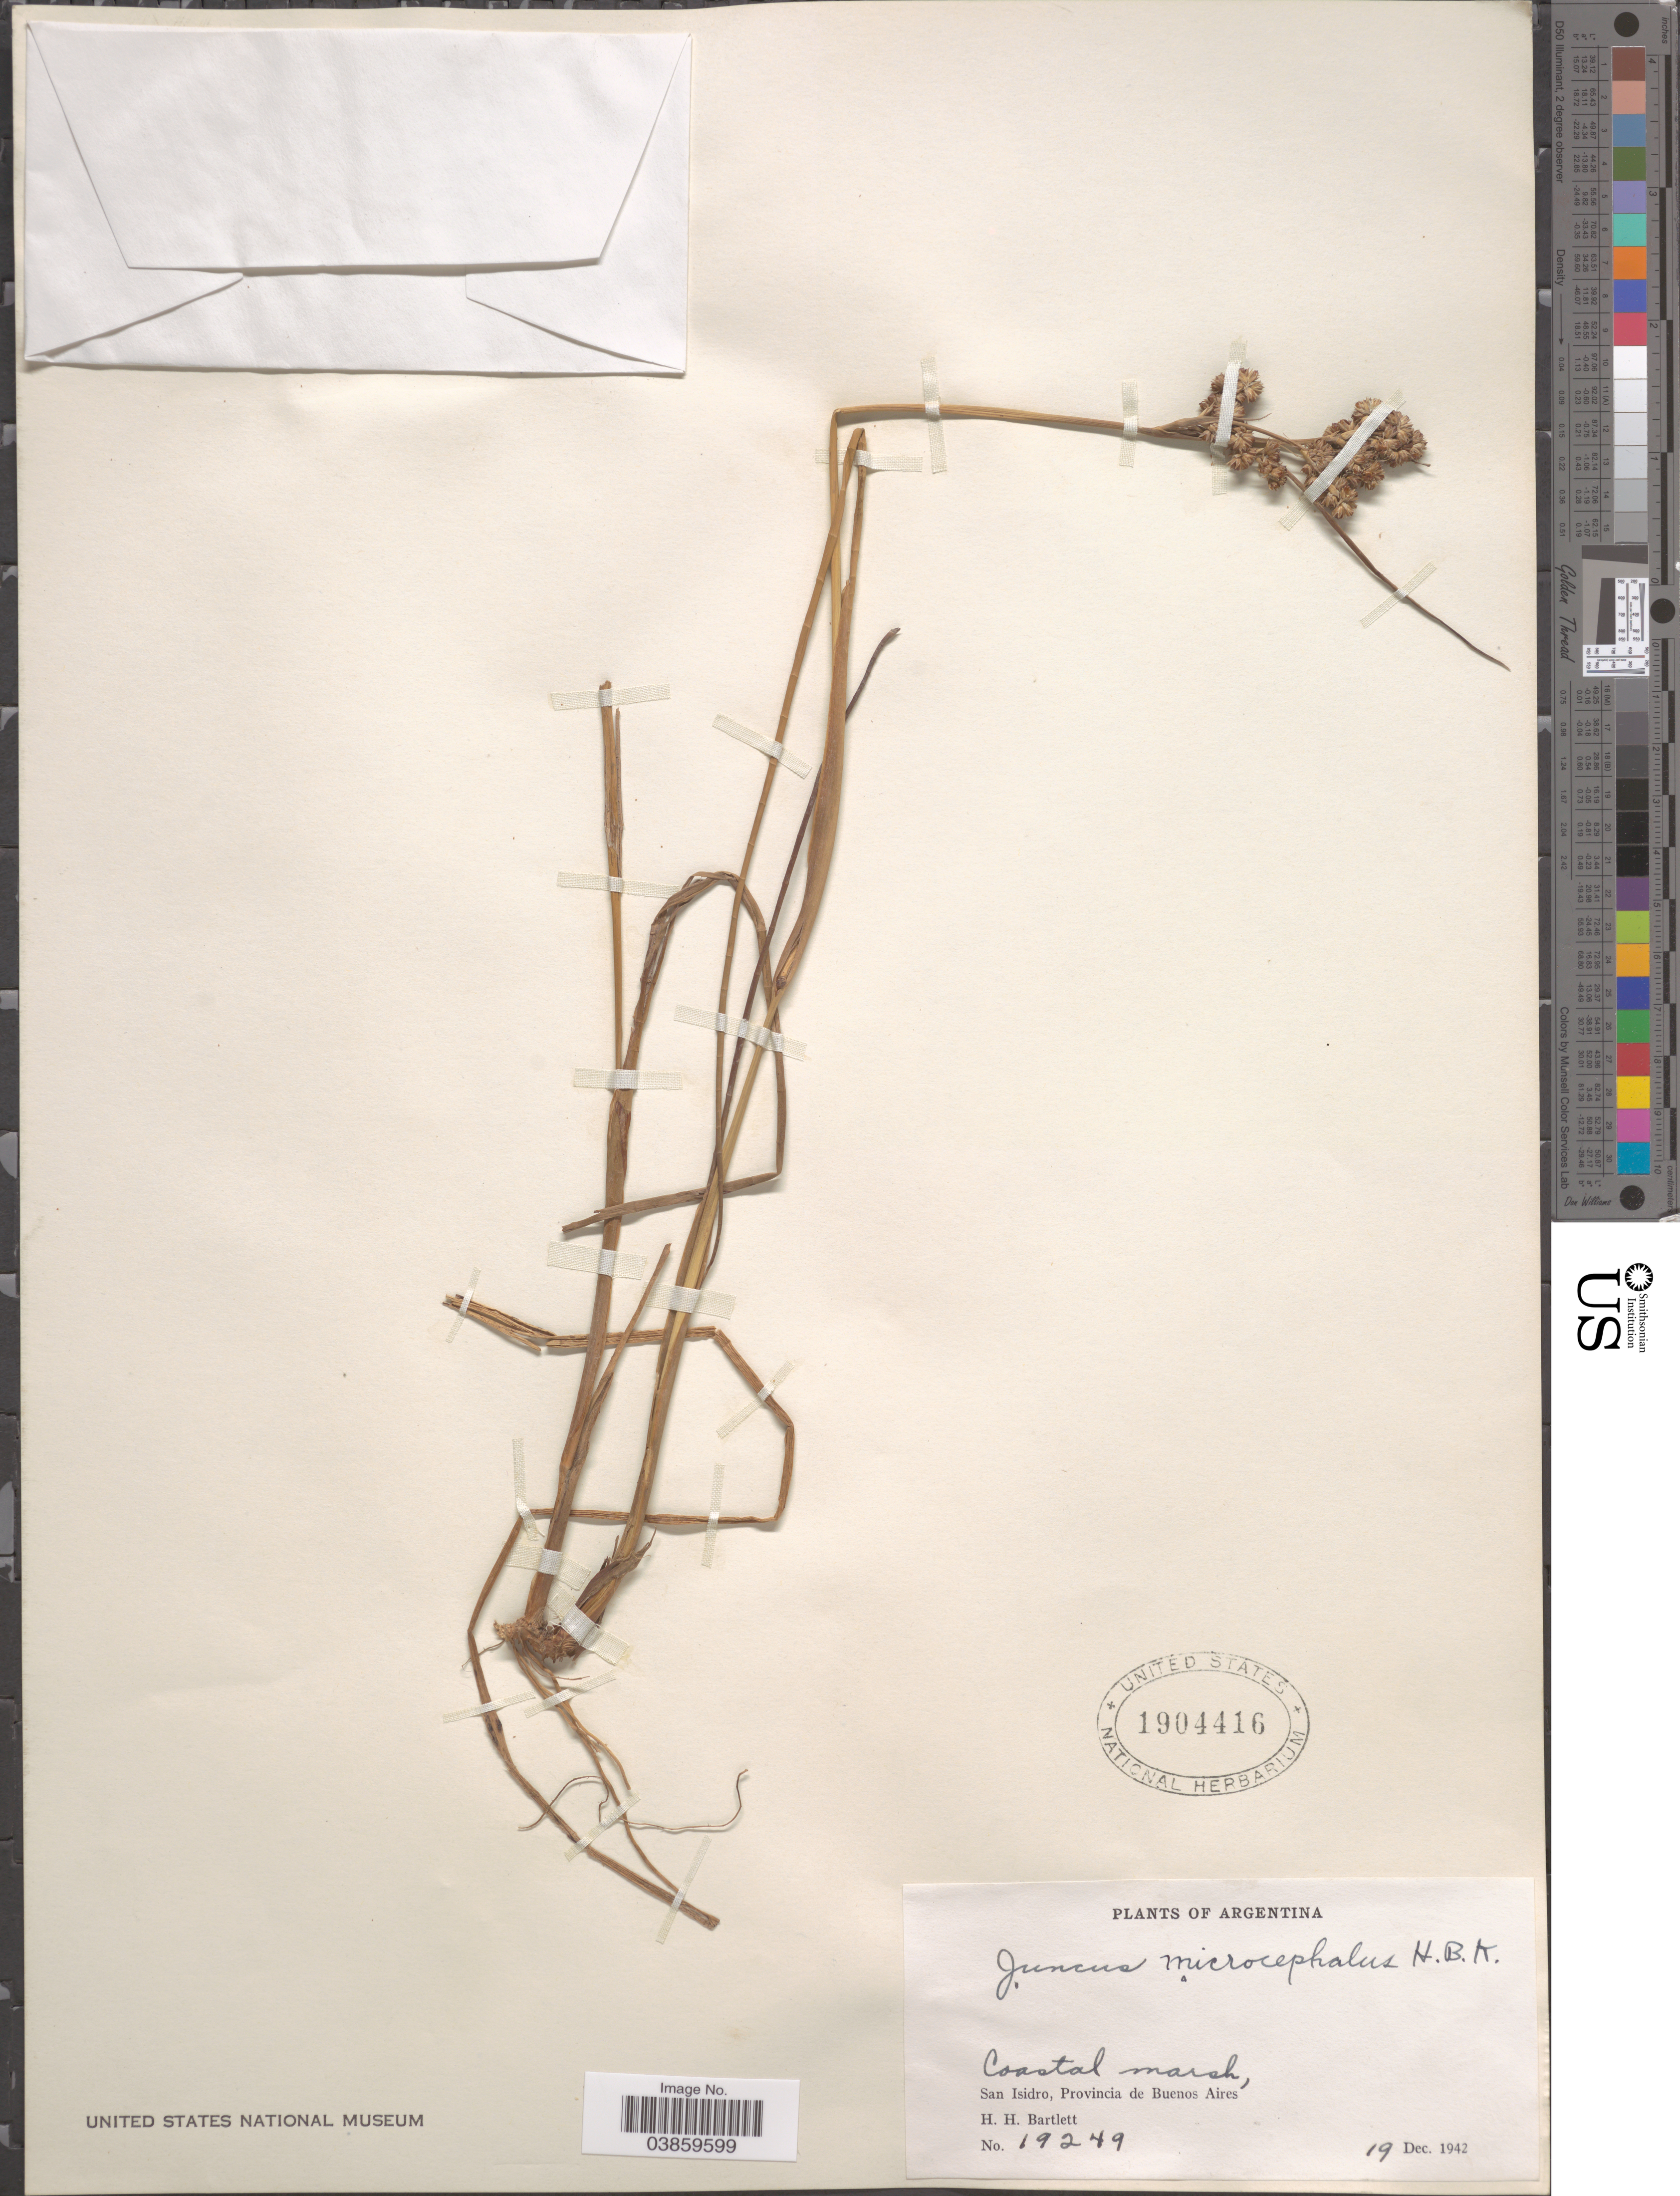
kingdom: Plantae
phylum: Tracheophyta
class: Liliopsida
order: Poales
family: Juncaceae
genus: Juncus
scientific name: Juncus microcephalus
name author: Kunth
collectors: H. H. Bartlett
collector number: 19249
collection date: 1942-12-19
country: Argentina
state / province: Buenos Aires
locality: Coastal marsh, San Isidro.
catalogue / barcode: US 1904416